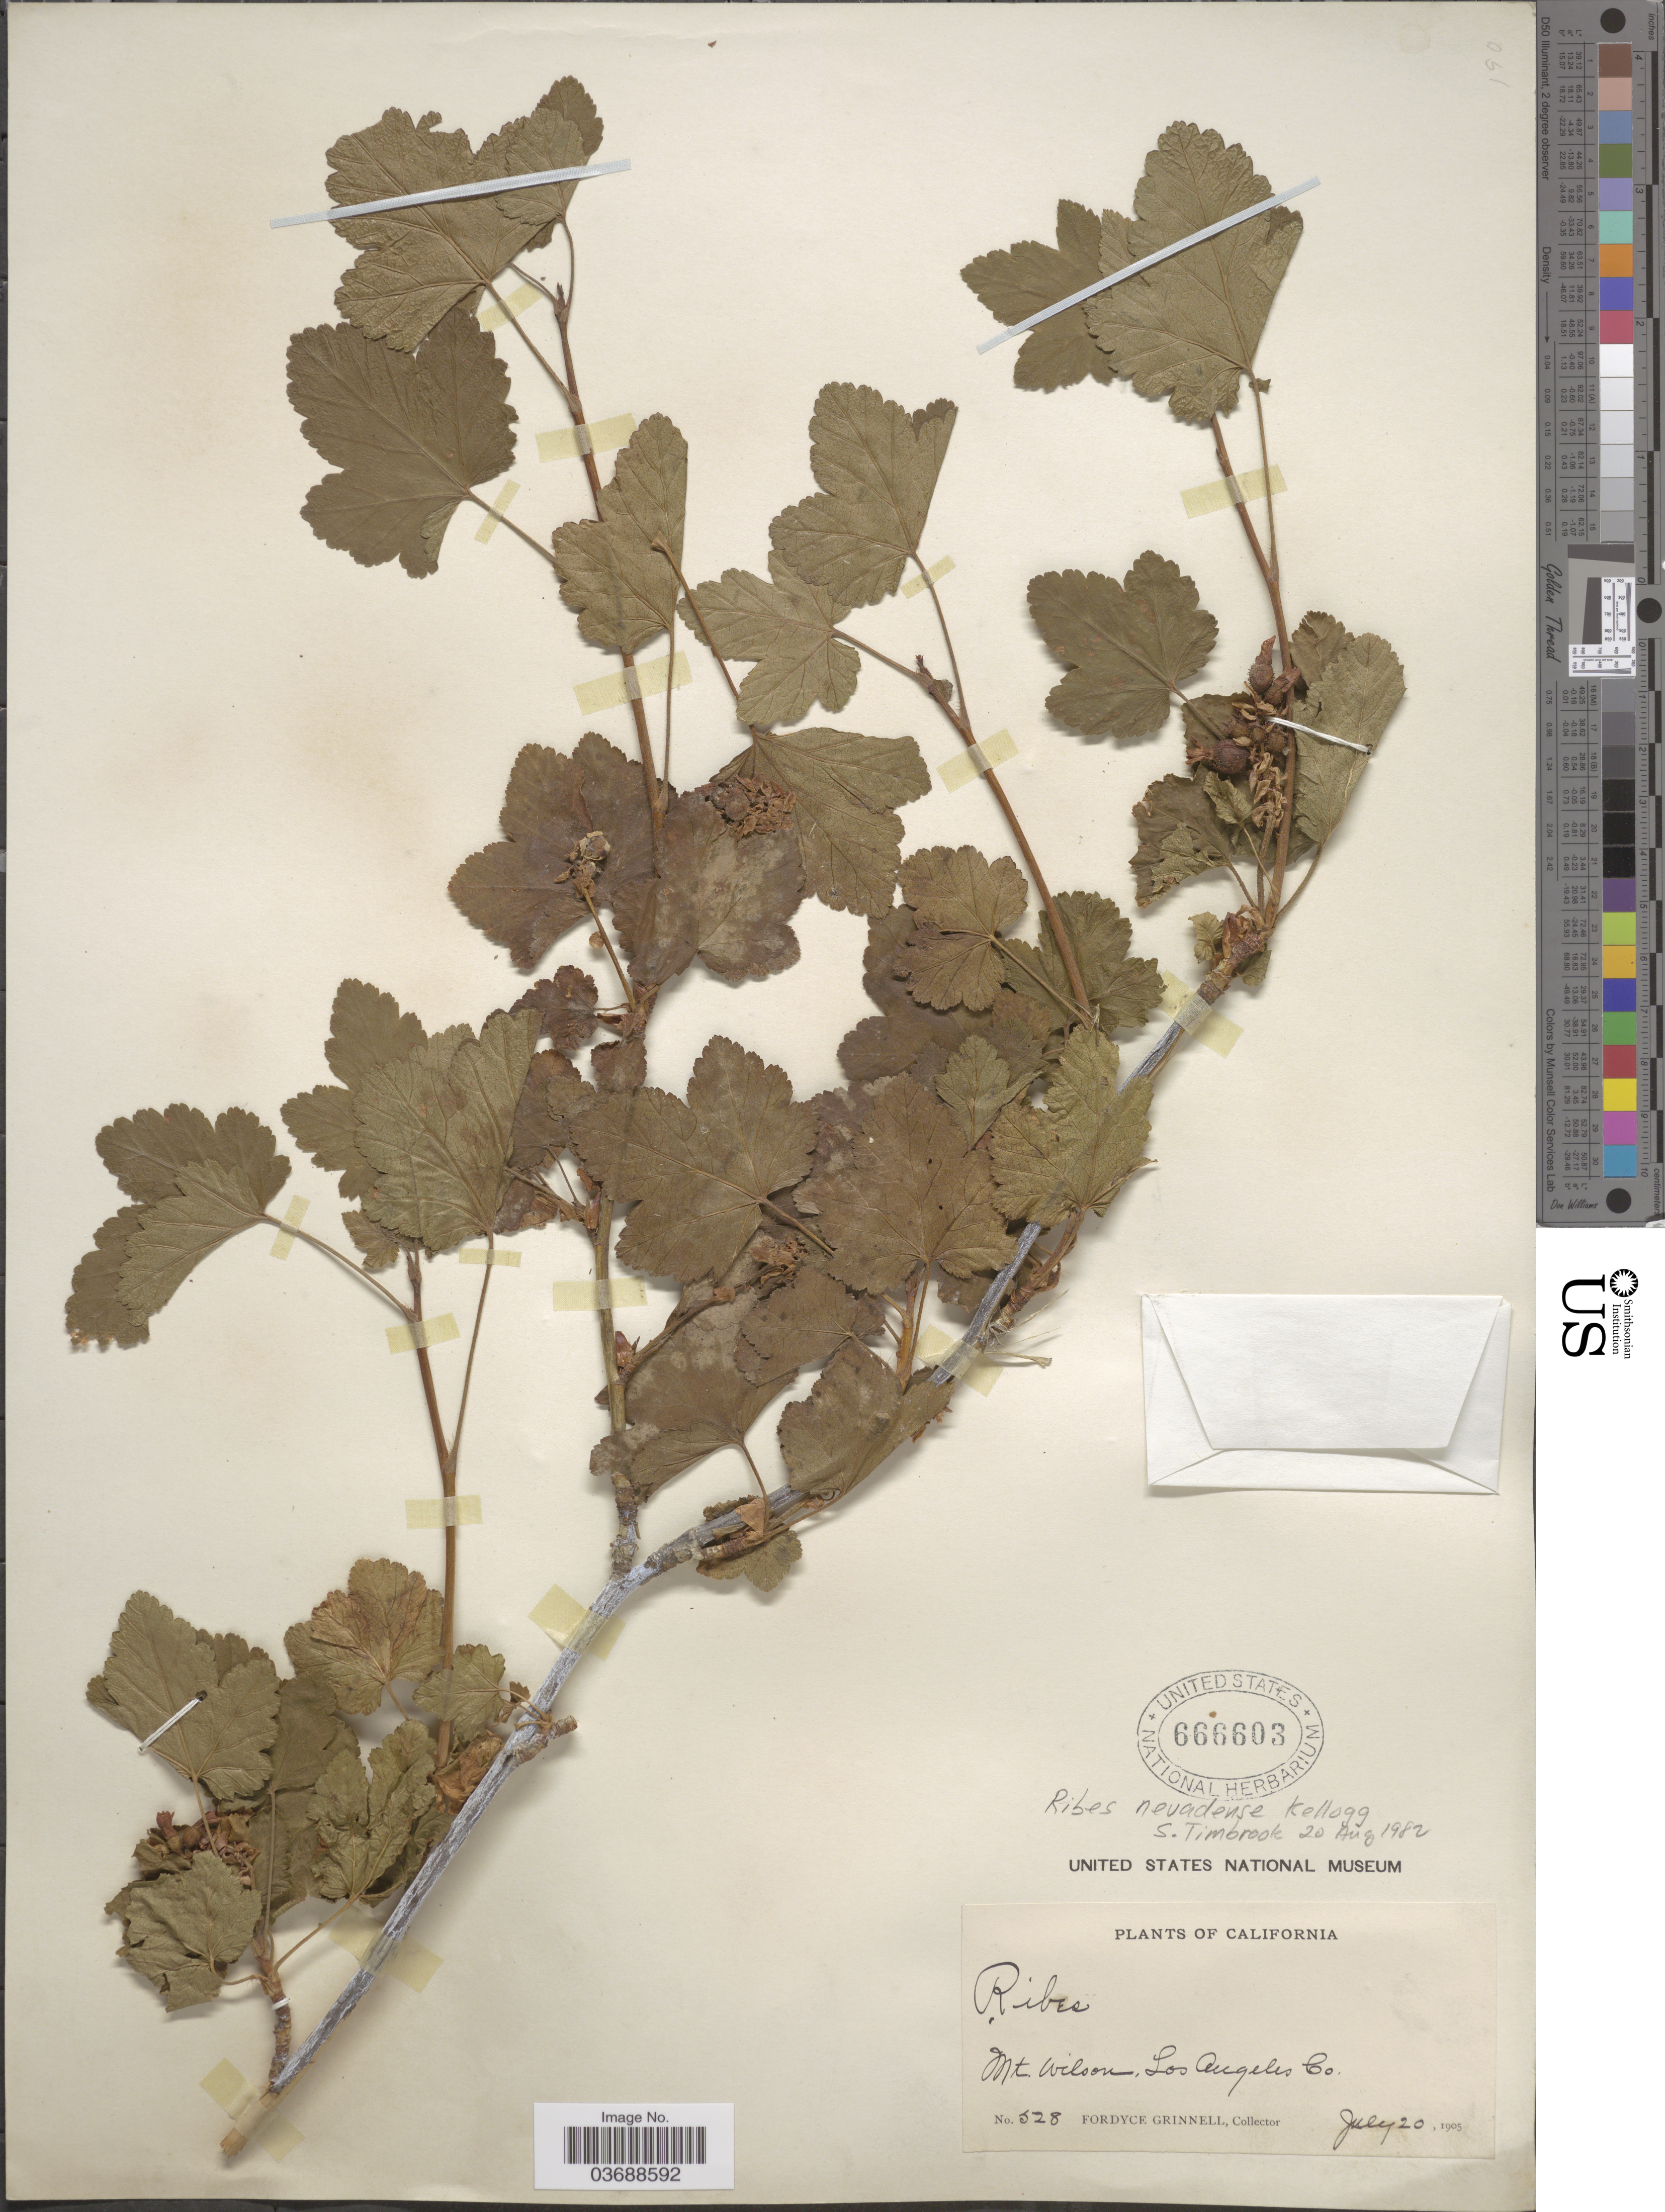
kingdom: Plantae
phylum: Tracheophyta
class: Magnoliopsida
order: Saxifragales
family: Grossulariaceae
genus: Ribes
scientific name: Ribes nevadense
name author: Kellogg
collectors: F. Grinnell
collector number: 528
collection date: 1905-07-20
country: United States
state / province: California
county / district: Los Angeles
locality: Mt. Wilson, Los Angeles Co.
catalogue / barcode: US 666603